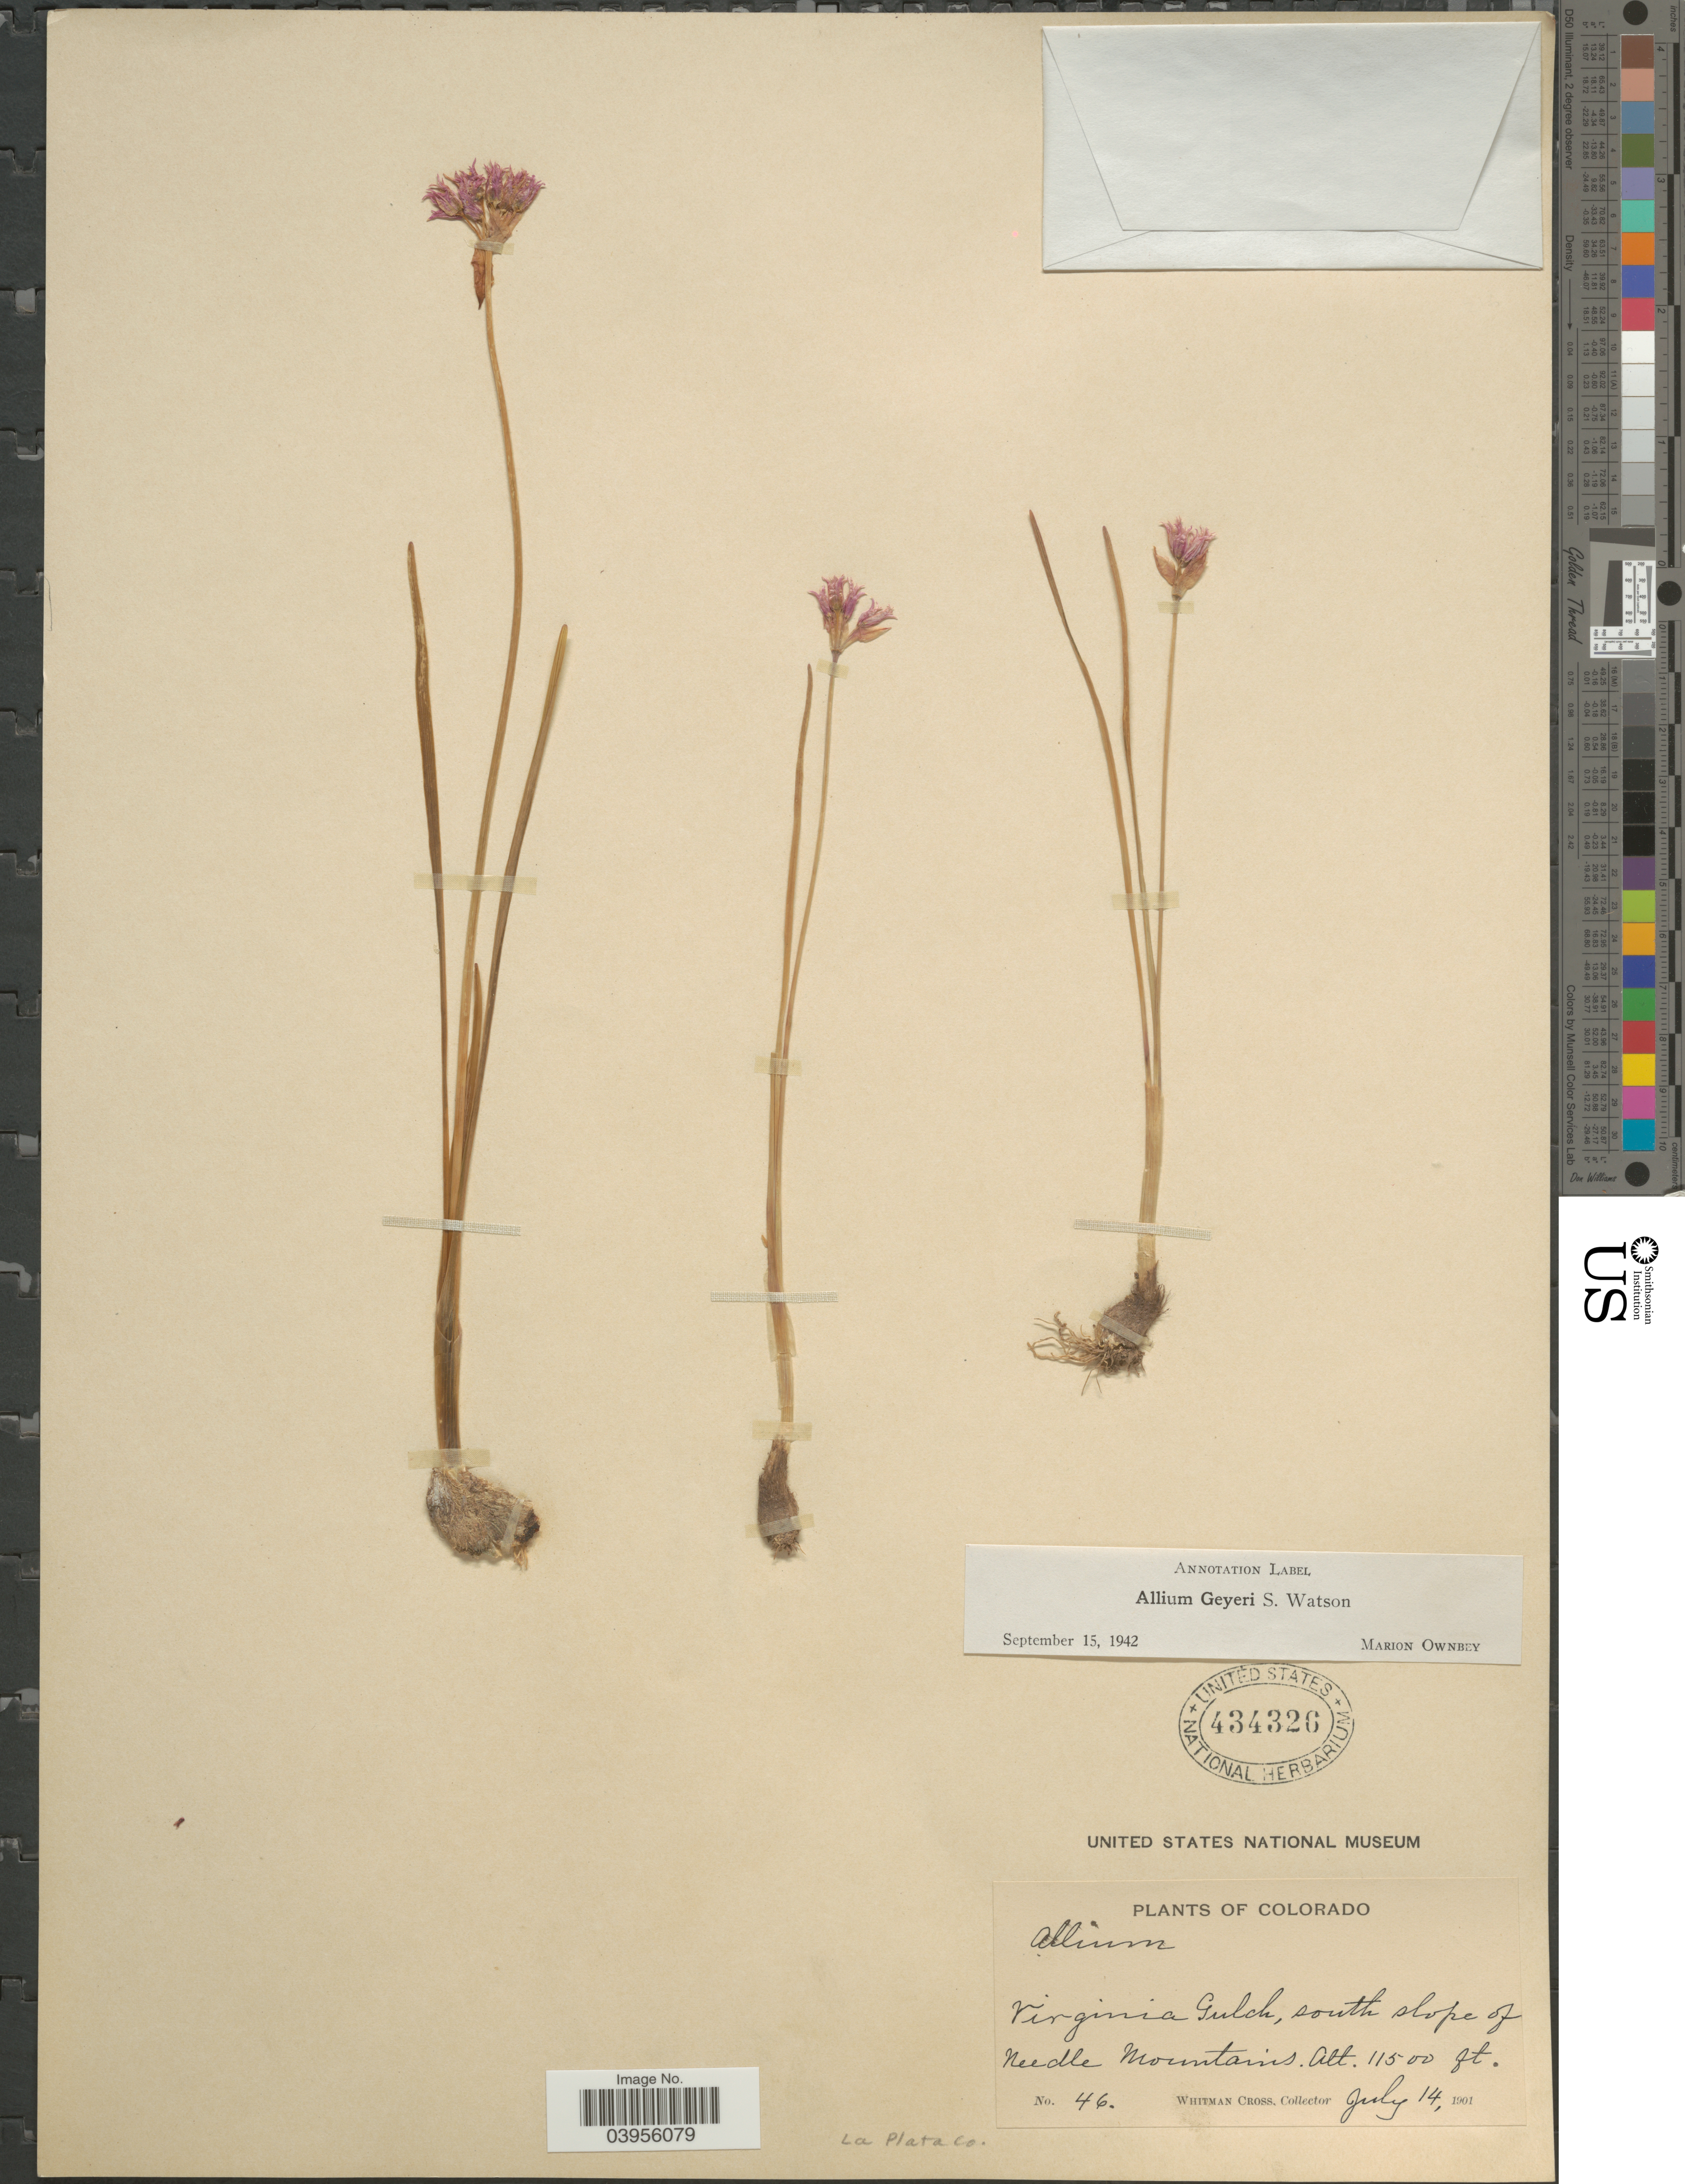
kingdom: Plantae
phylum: Tracheophyta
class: Liliopsida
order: Asparagales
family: Amaryllidaceae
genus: Allium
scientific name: Allium geyeri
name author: S. Watson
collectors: W. Cross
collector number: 46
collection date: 1901-07-14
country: United States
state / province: Colorado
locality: Virginia Gulch, south slope of Needle Mountains. La Plata Co.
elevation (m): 3505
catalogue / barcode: US 434326